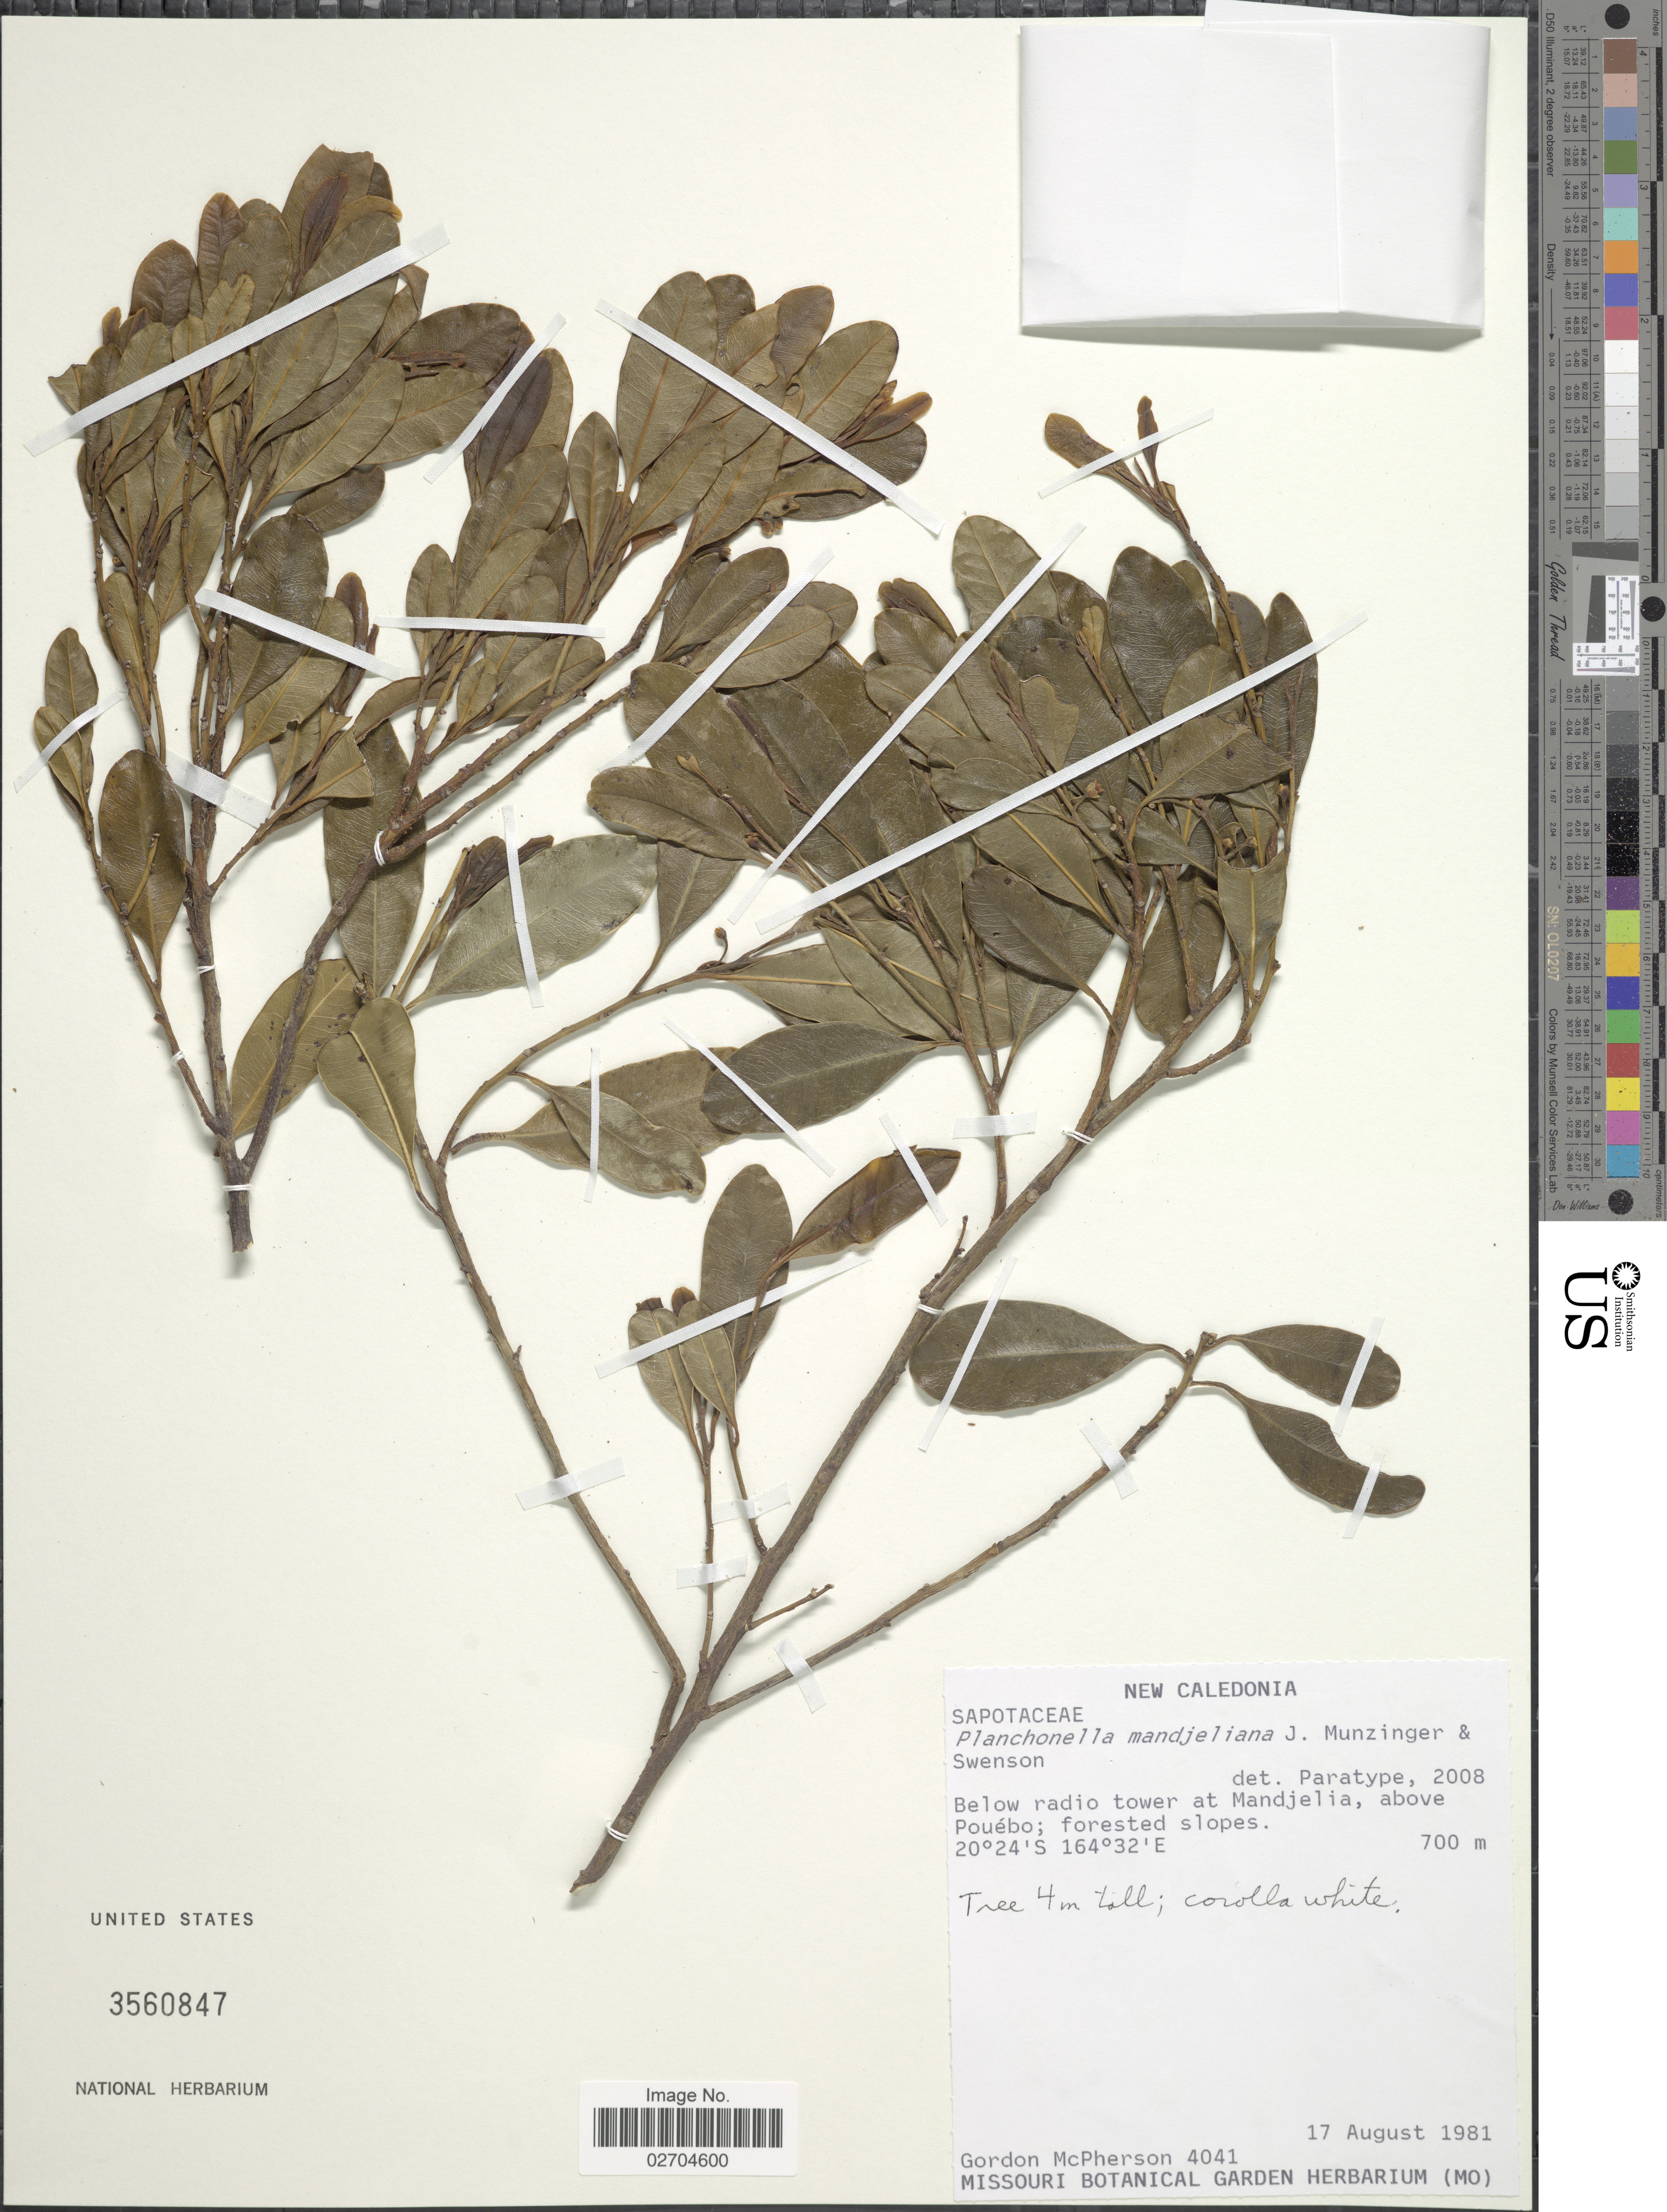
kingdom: Plantae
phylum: Tracheophyta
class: Magnoliopsida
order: Ericales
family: Sapotaceae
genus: Planchonella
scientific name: Planchonella mandjeliana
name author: Munzinger & Swenson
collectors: G. McPherson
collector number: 4041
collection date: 1981-08-17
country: New Caledonia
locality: Below radio tower at Mandjekia, above Pouebo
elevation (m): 700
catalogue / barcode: US 3560847